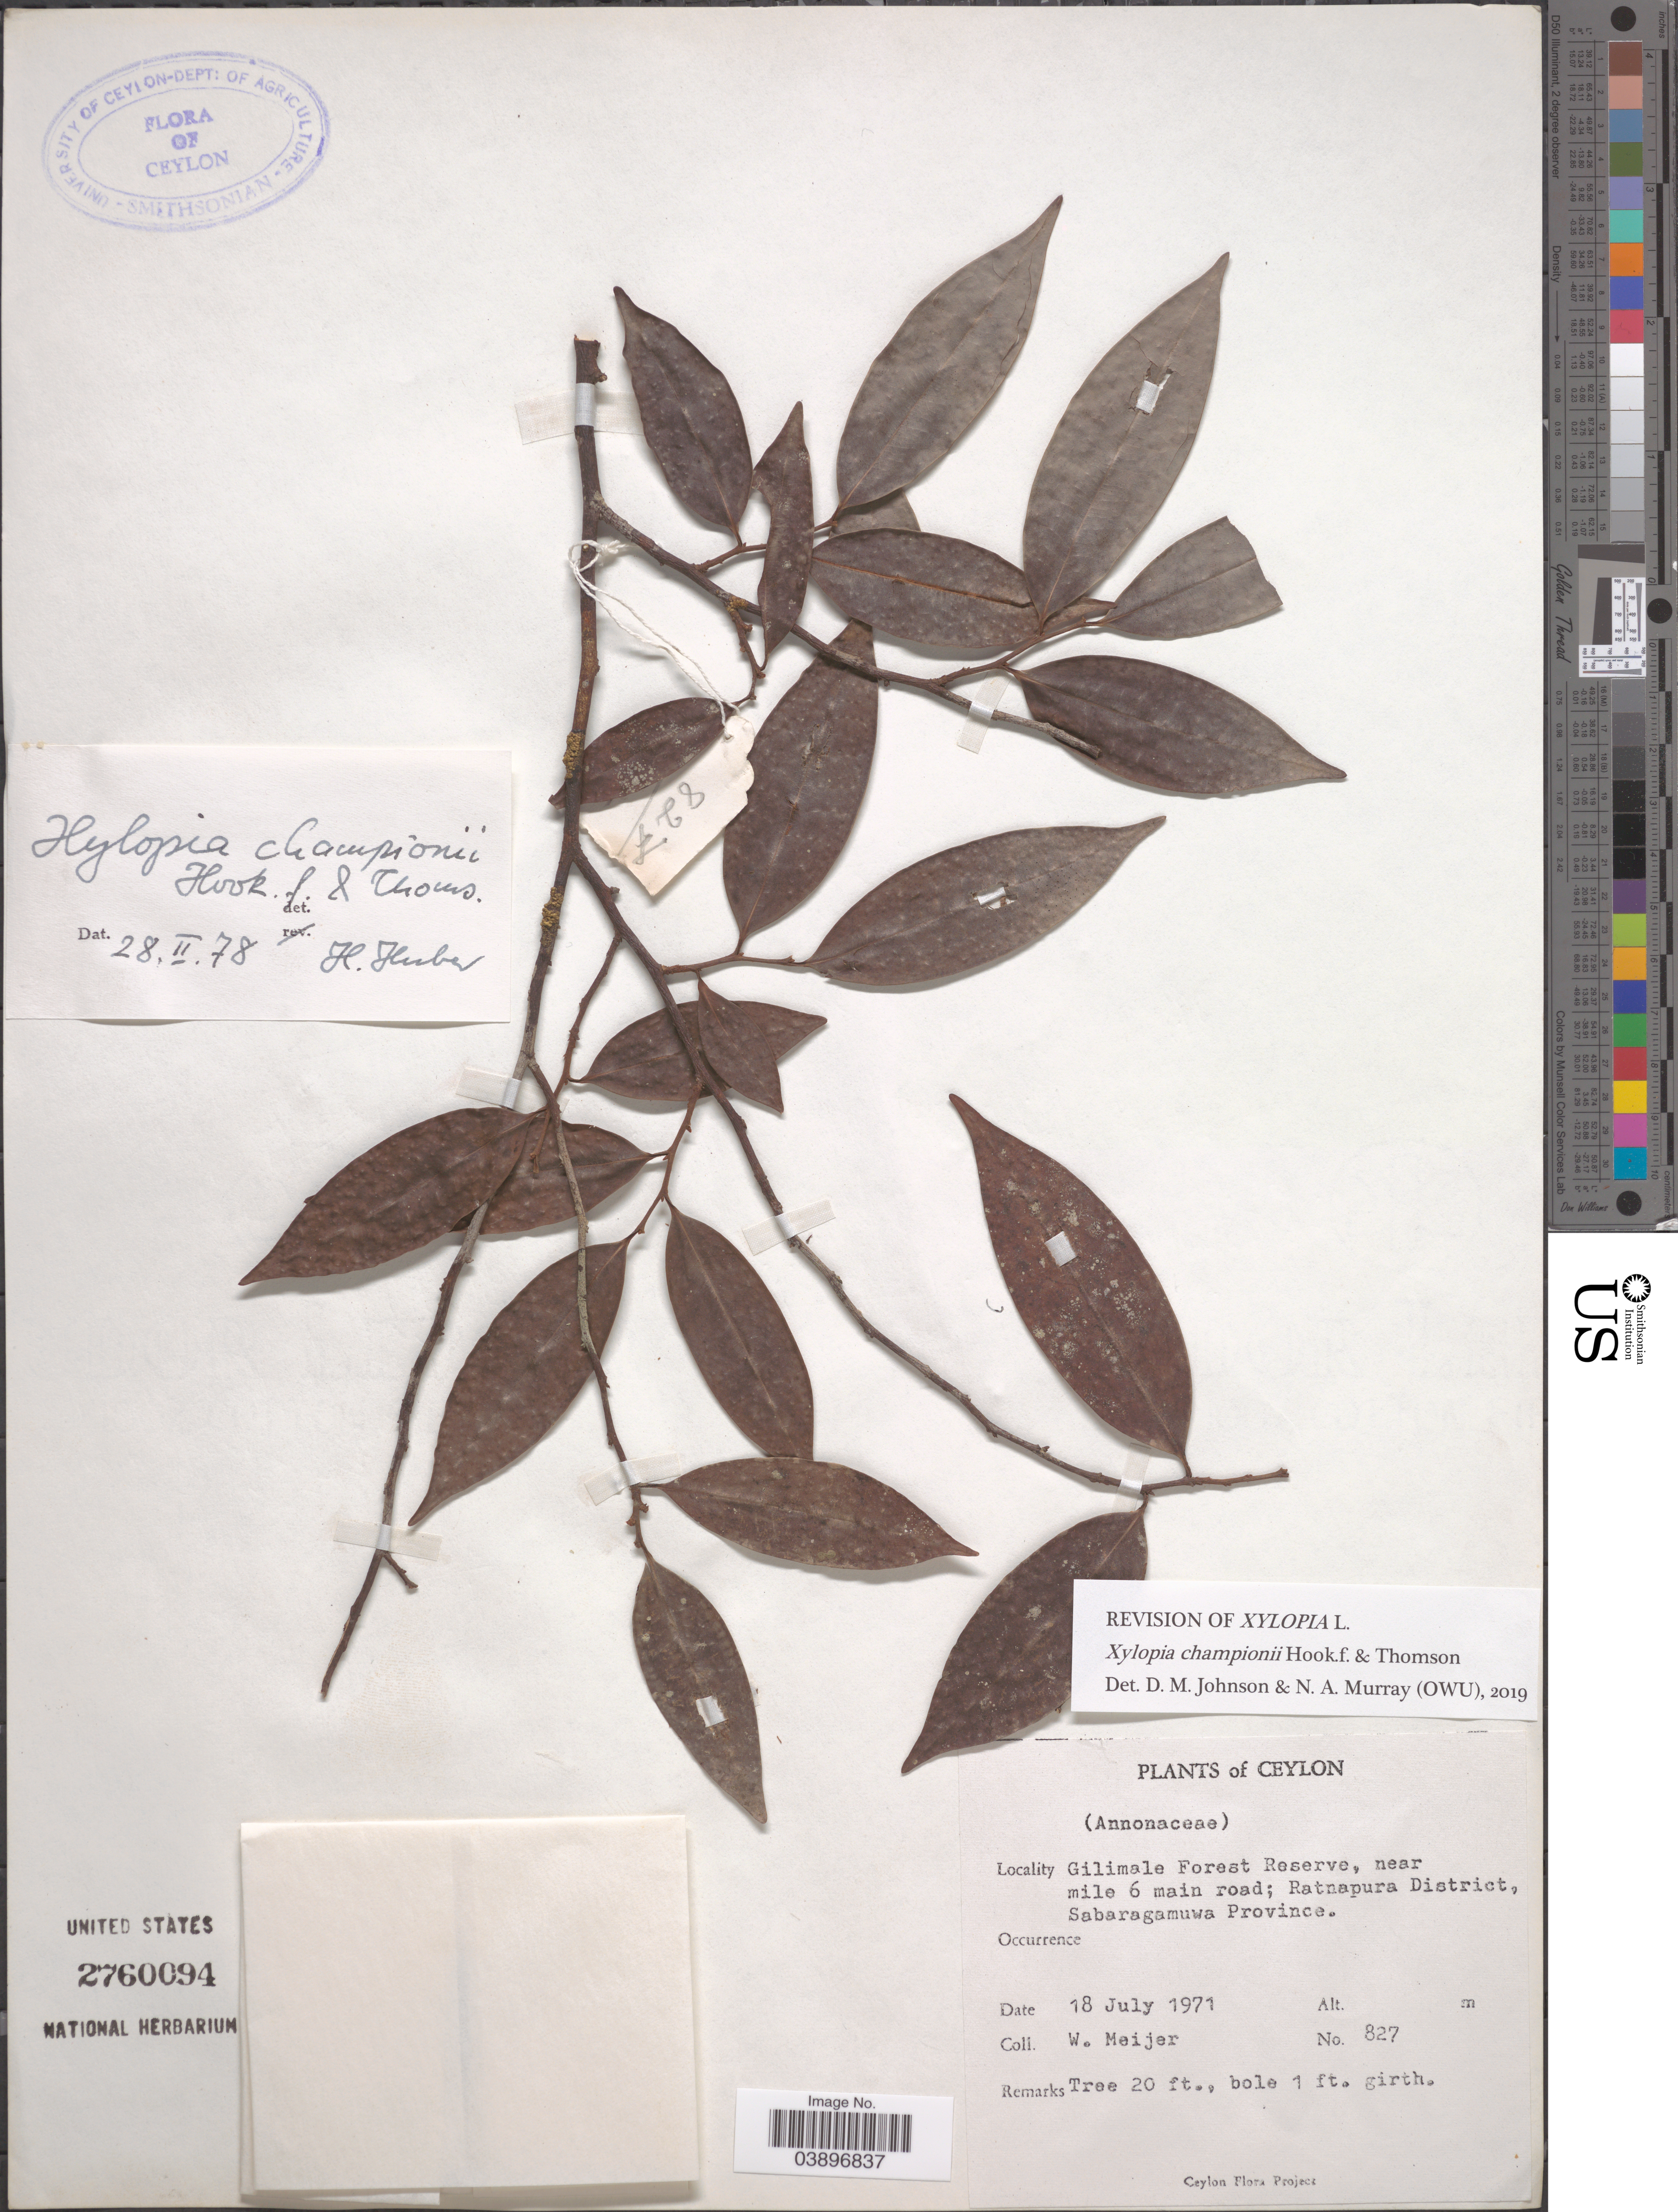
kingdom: Plantae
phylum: Tracheophyta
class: Magnoliopsida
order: Magnoliales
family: Annonaceae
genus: Xylopia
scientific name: Xylopia championii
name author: Hook. f. & Thomson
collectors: W. Meijer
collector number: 827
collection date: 1971-07-18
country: Sri Lanka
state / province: Sabaragamuwa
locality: Ceylon. Gilimale Forest Reserve, near mile 6 main road; Ratnapura District.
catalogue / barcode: US 2760094